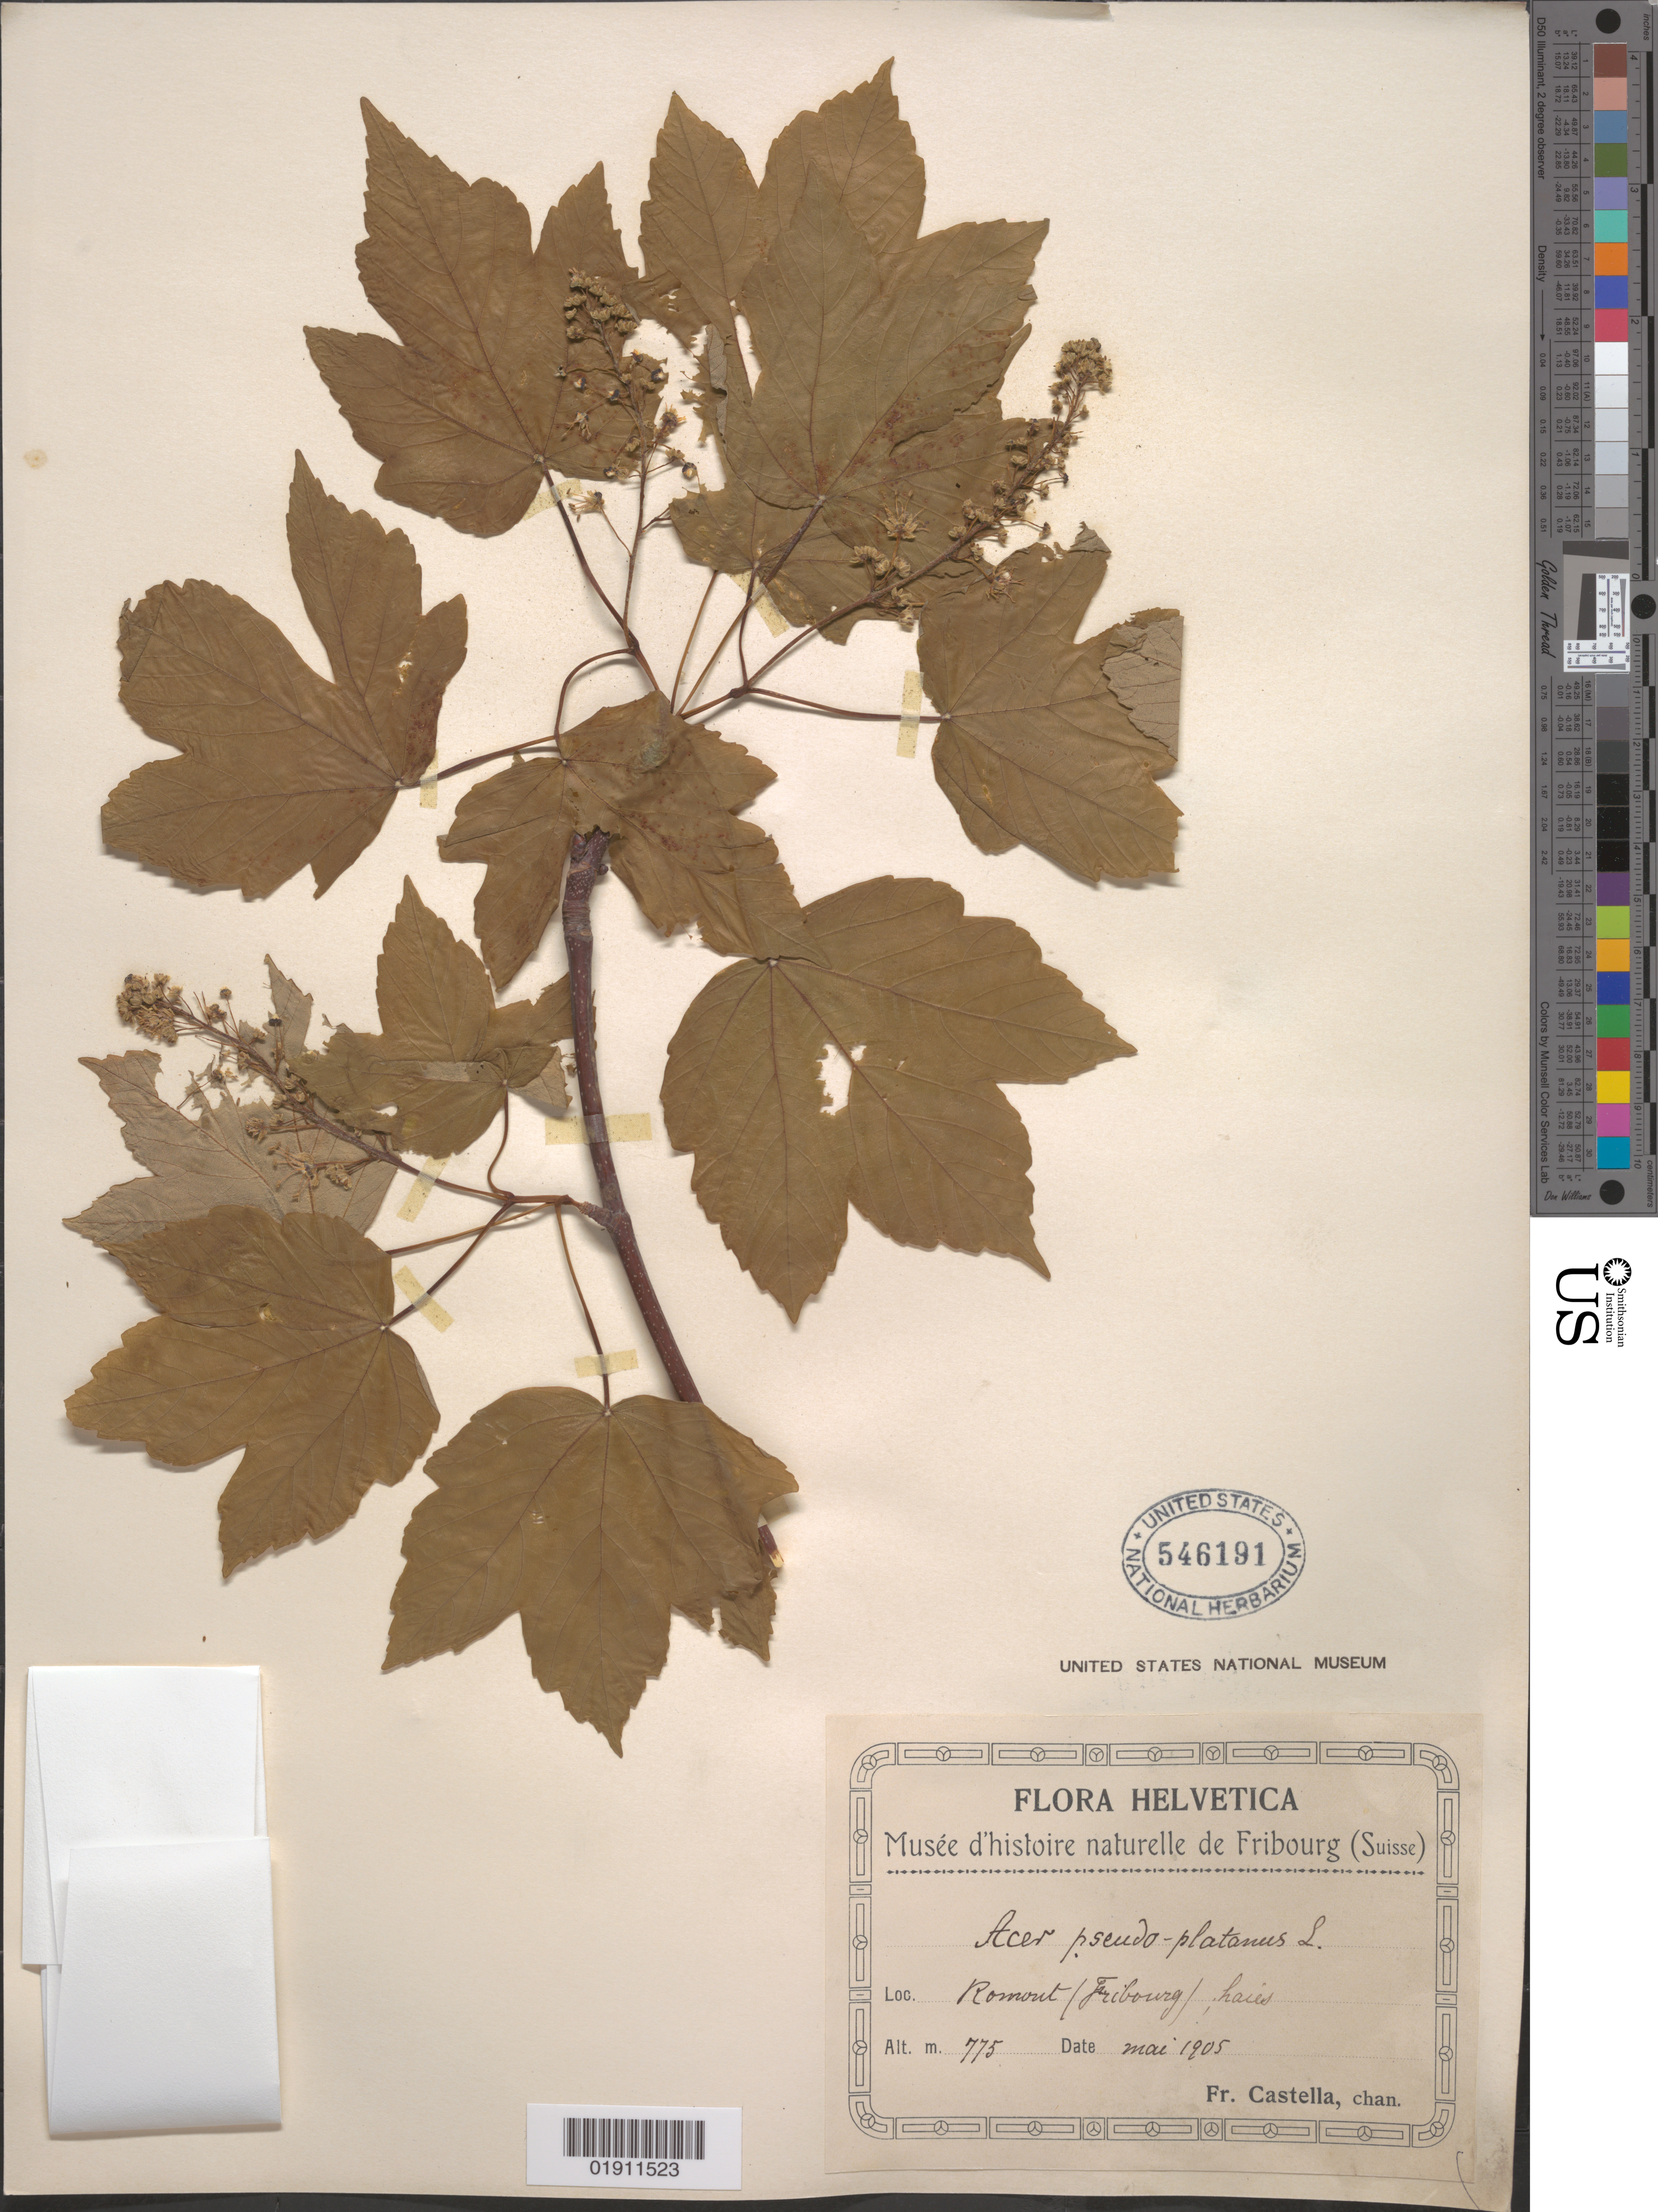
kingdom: Plantae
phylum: Tracheophyta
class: Magnoliopsida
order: Sapindales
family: Sapindaceae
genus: Acer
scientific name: Acer pseudoplatanus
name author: L.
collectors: Fr. Castella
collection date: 1905-05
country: Switzerland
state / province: Fribourg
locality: Romount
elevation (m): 775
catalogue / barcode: US 546191